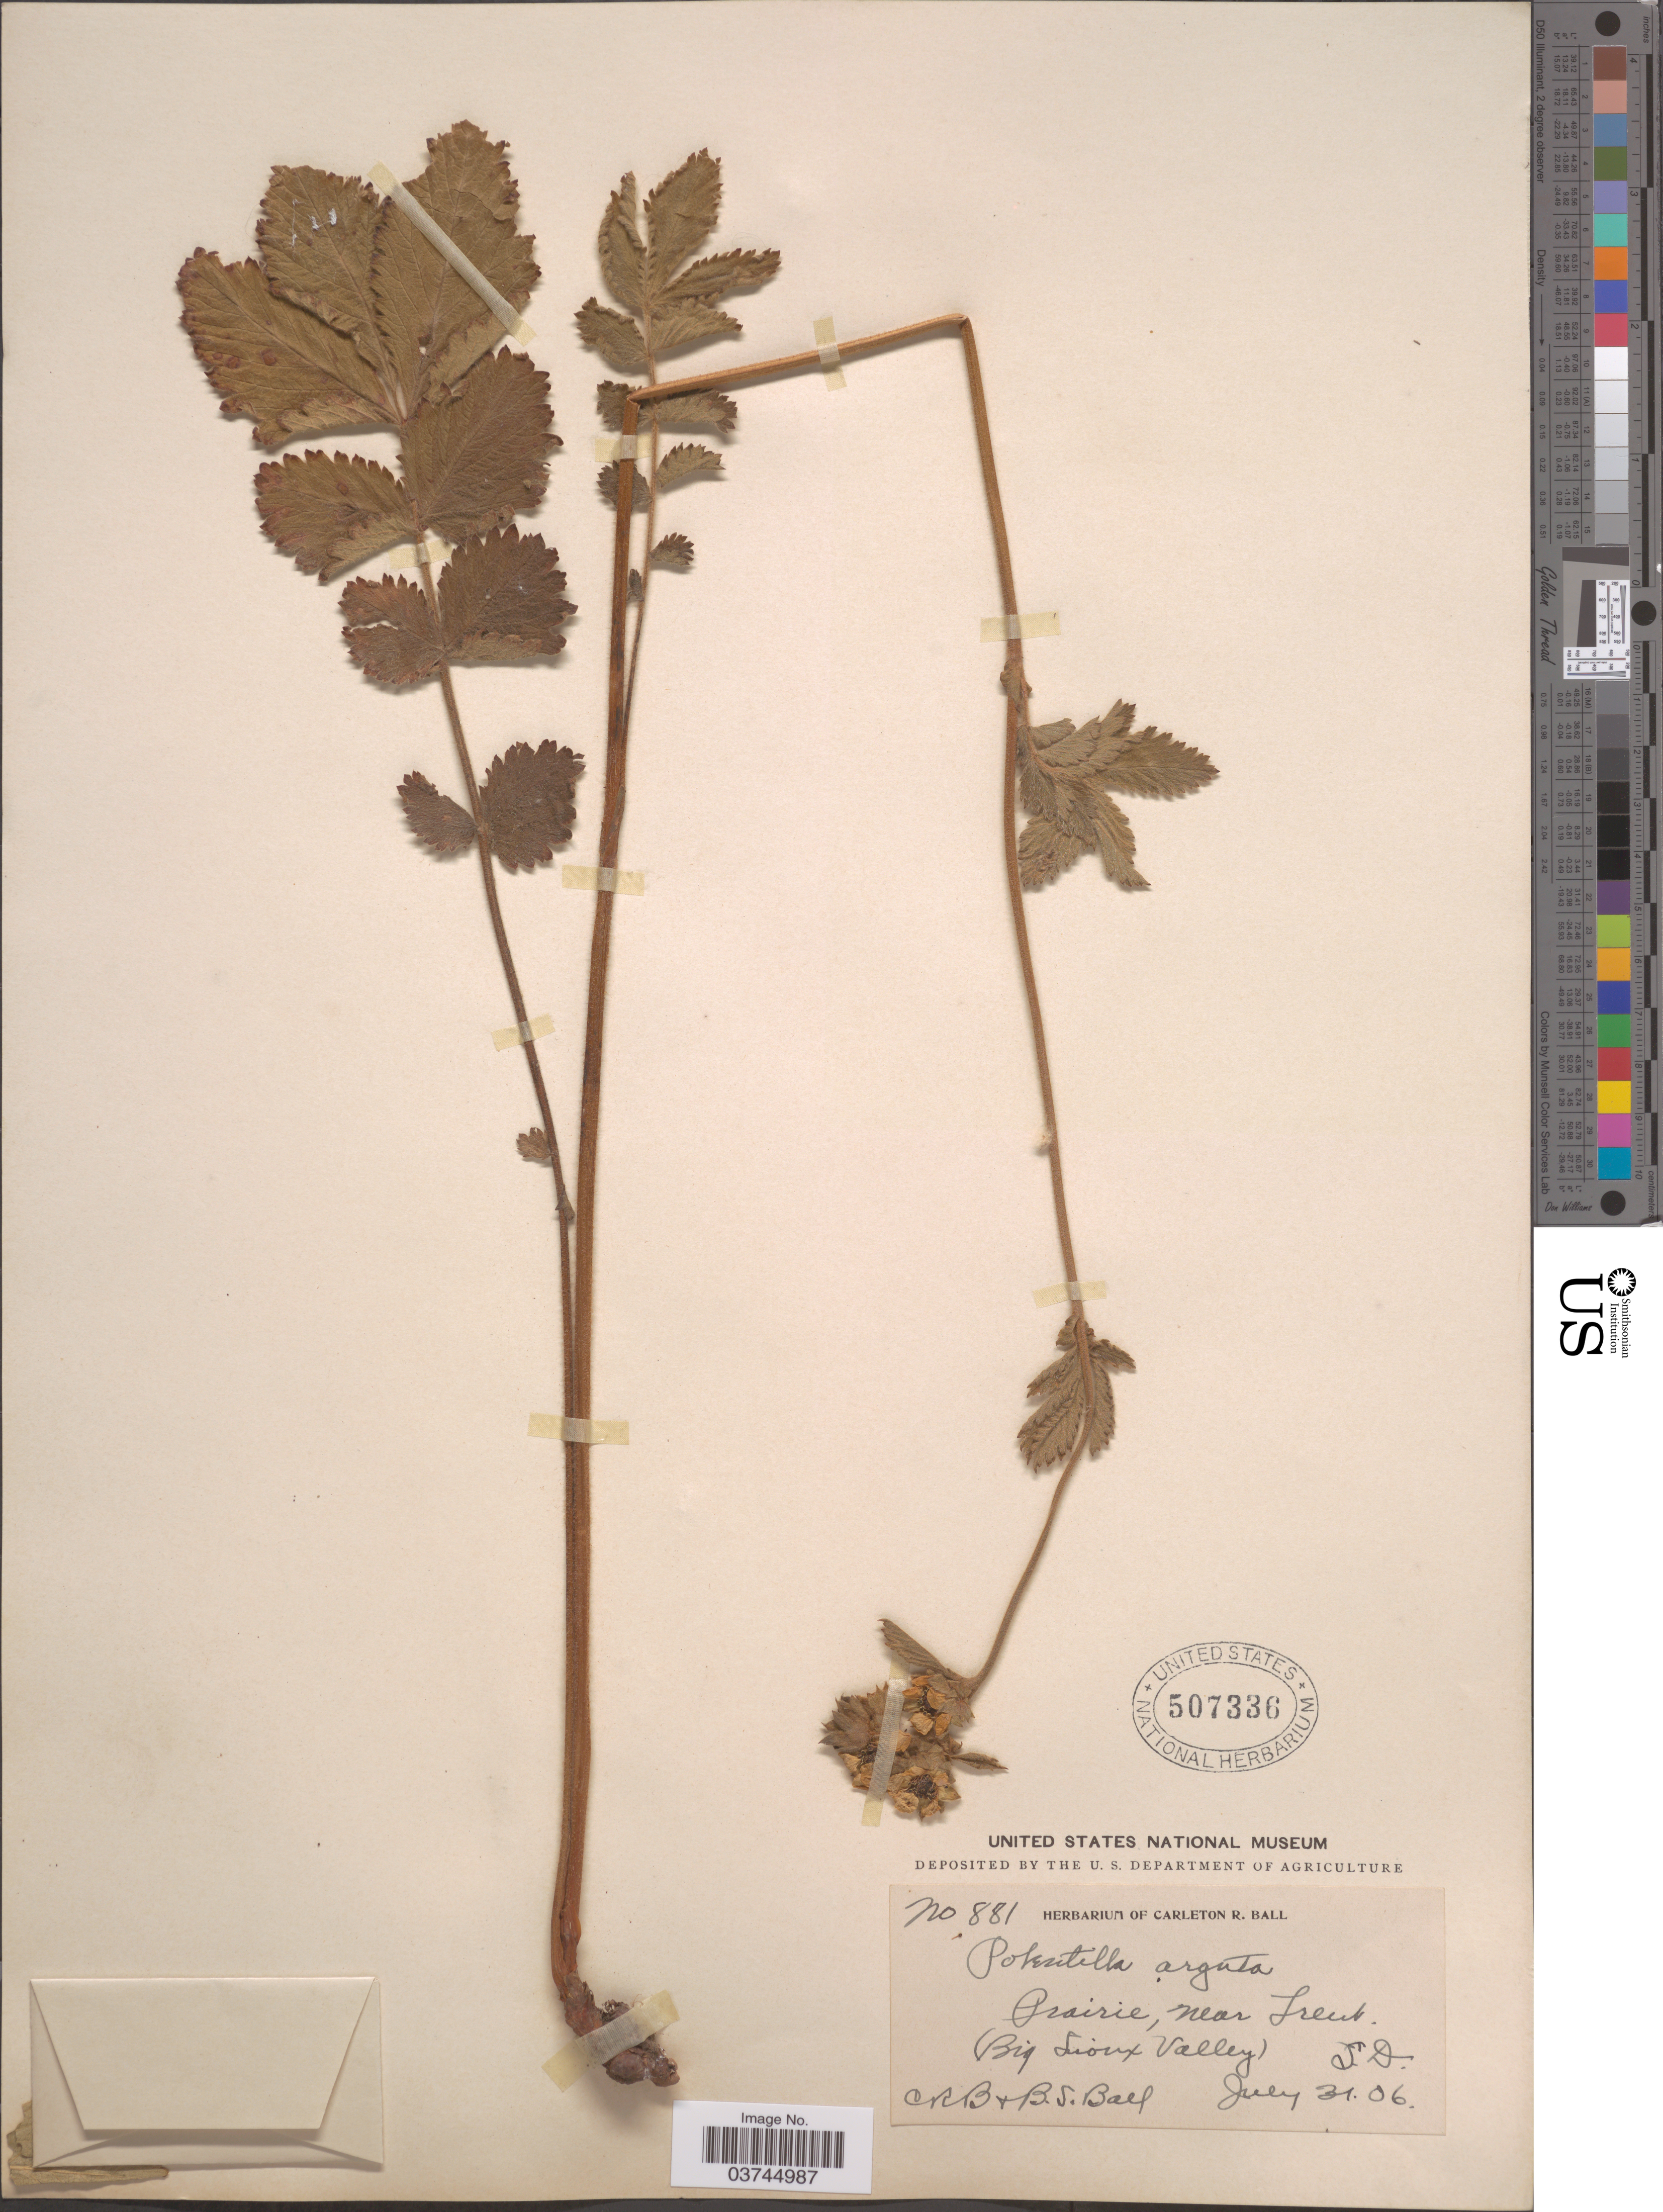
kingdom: Plantae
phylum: Tracheophyta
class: Magnoliopsida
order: Rosales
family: Rosaceae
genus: Drymocallis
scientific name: Drymocallis arguta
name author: (Pursh) Rydb.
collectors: C. R. Ball & B. S. Ball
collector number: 881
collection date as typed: Transcribed d/m/y: 31/7/6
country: United States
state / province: South Dakota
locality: Prairie, near Trent. (Big Sioux Valley).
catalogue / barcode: US 507336